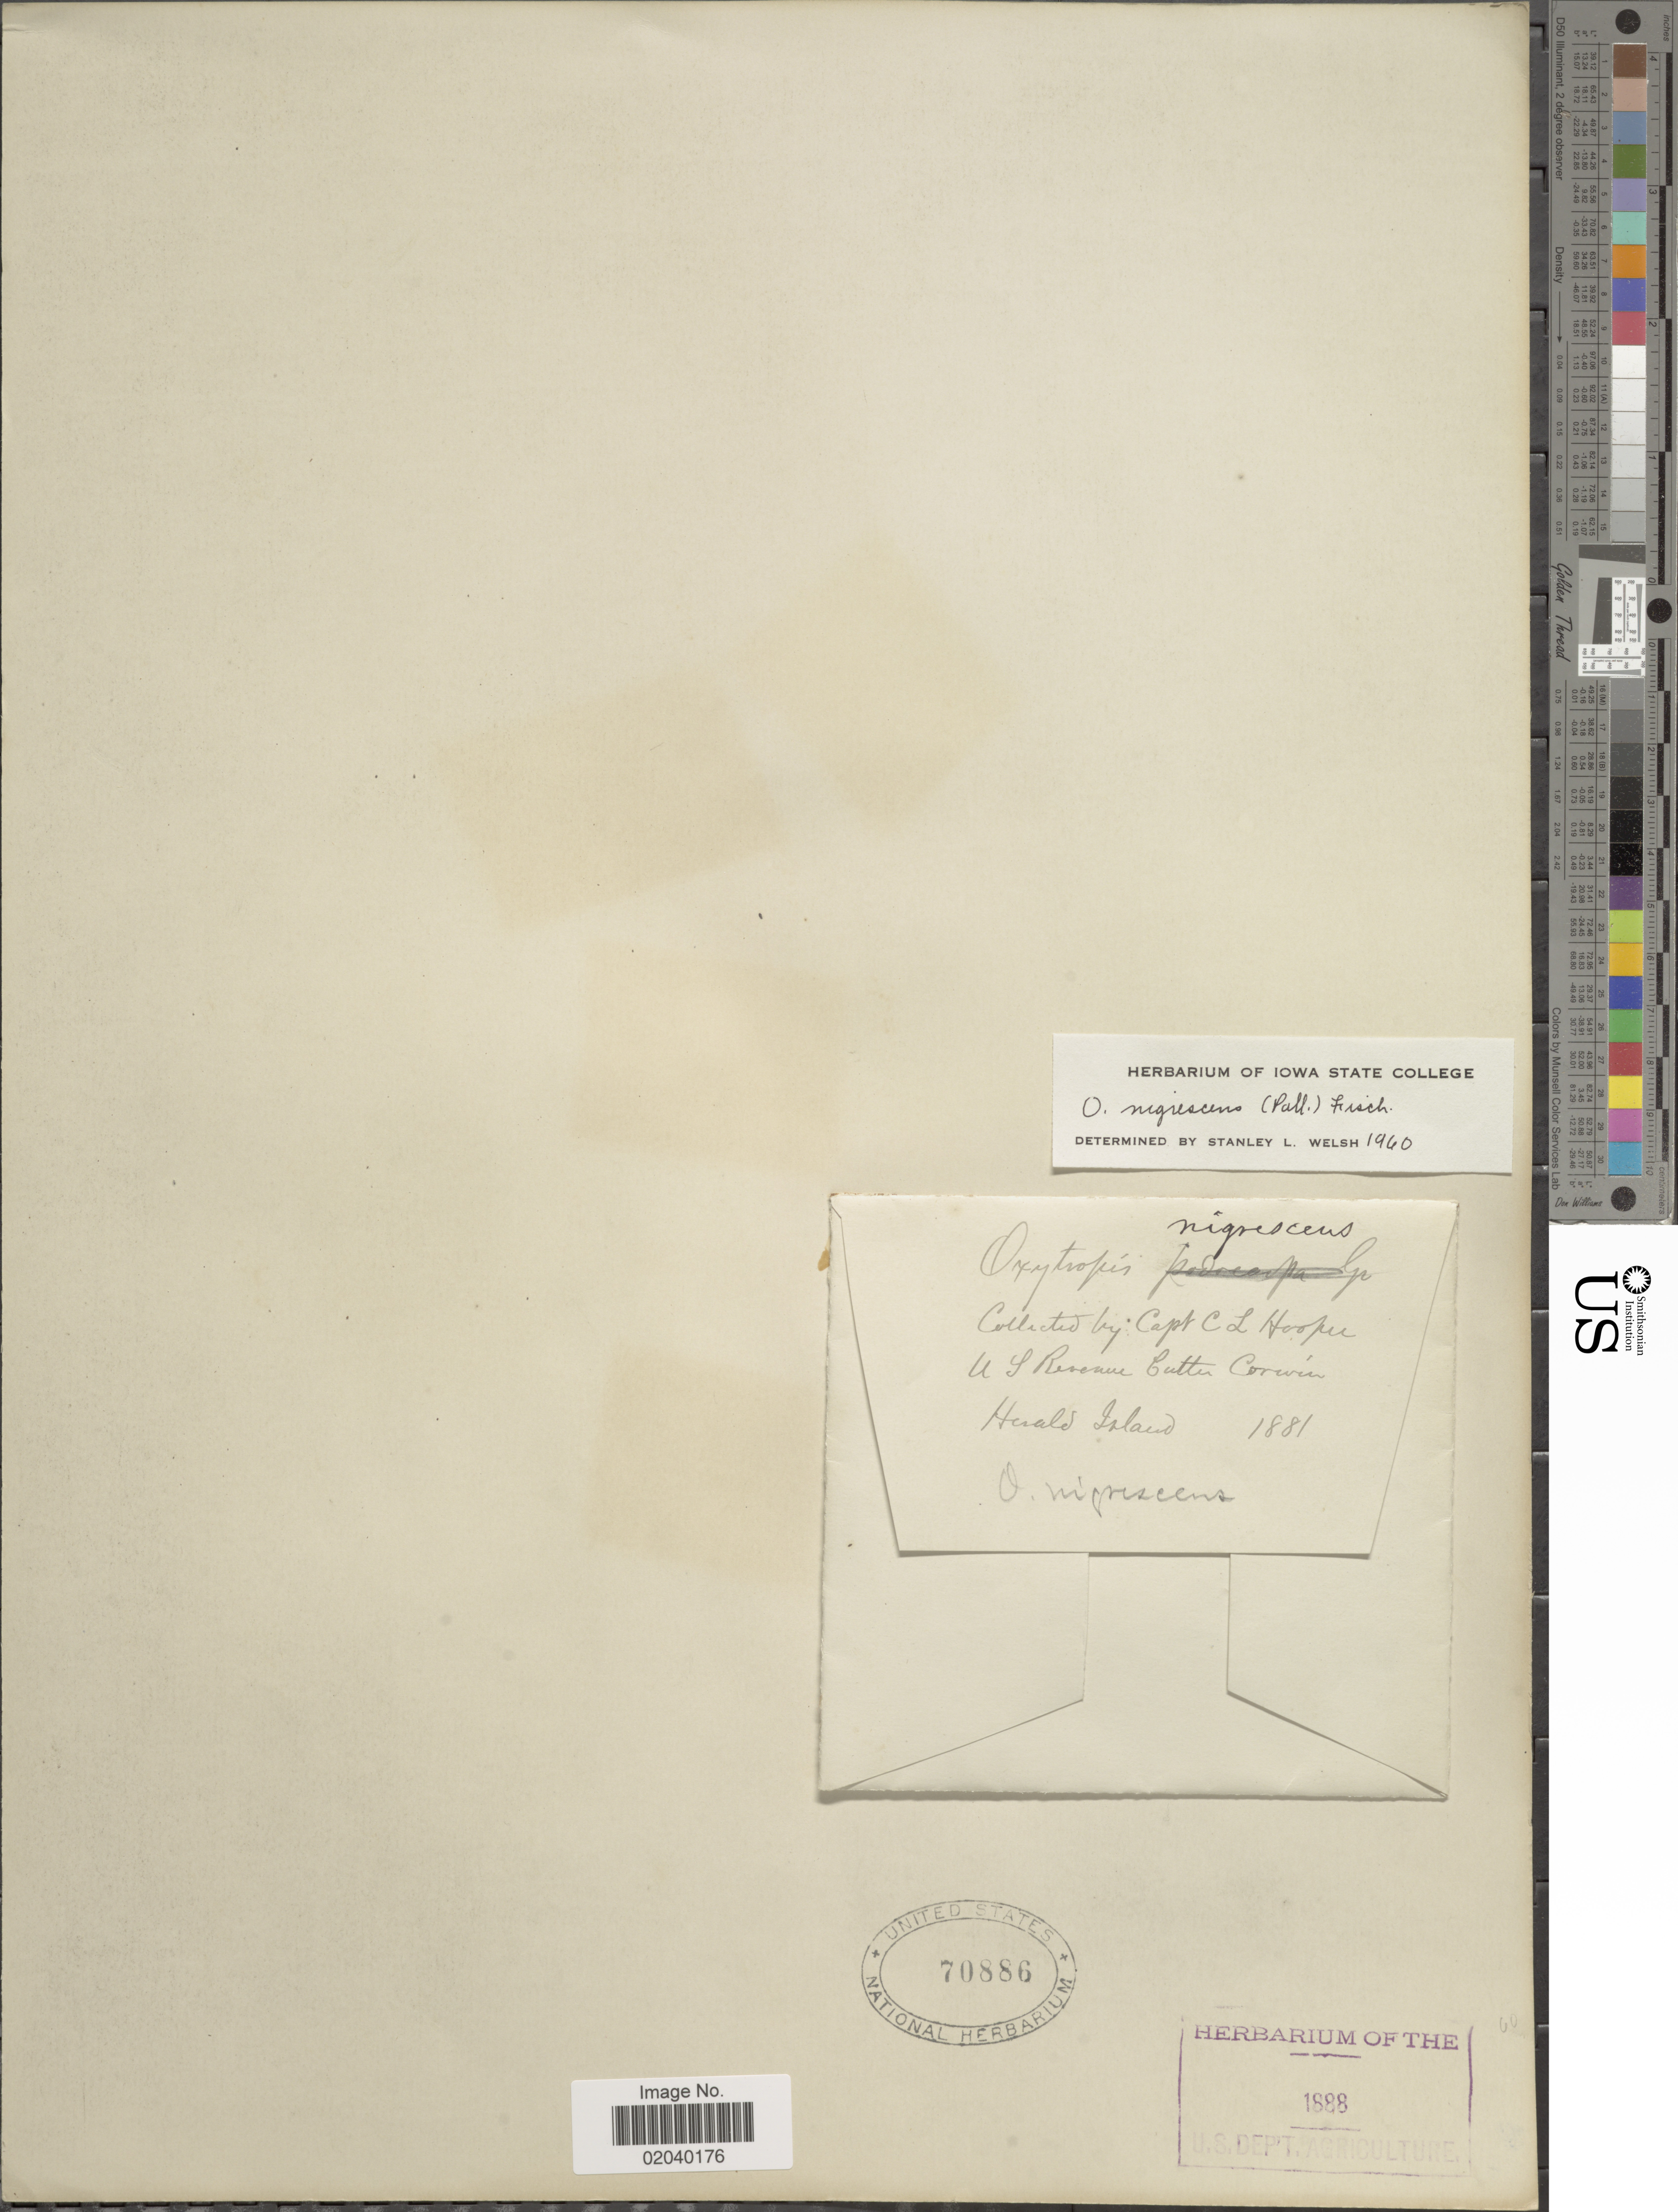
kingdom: Plantae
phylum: Tracheophyta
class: Magnoliopsida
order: Fabales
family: Fabaceae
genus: Oxytropis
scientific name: Oxytropis nigrescens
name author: (Pall.) Fisch. ex DC.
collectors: C. Hooper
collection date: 1881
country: Russian Federation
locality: U.S. Revenue Cutter Corwin, Herald Island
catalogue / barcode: US 70886